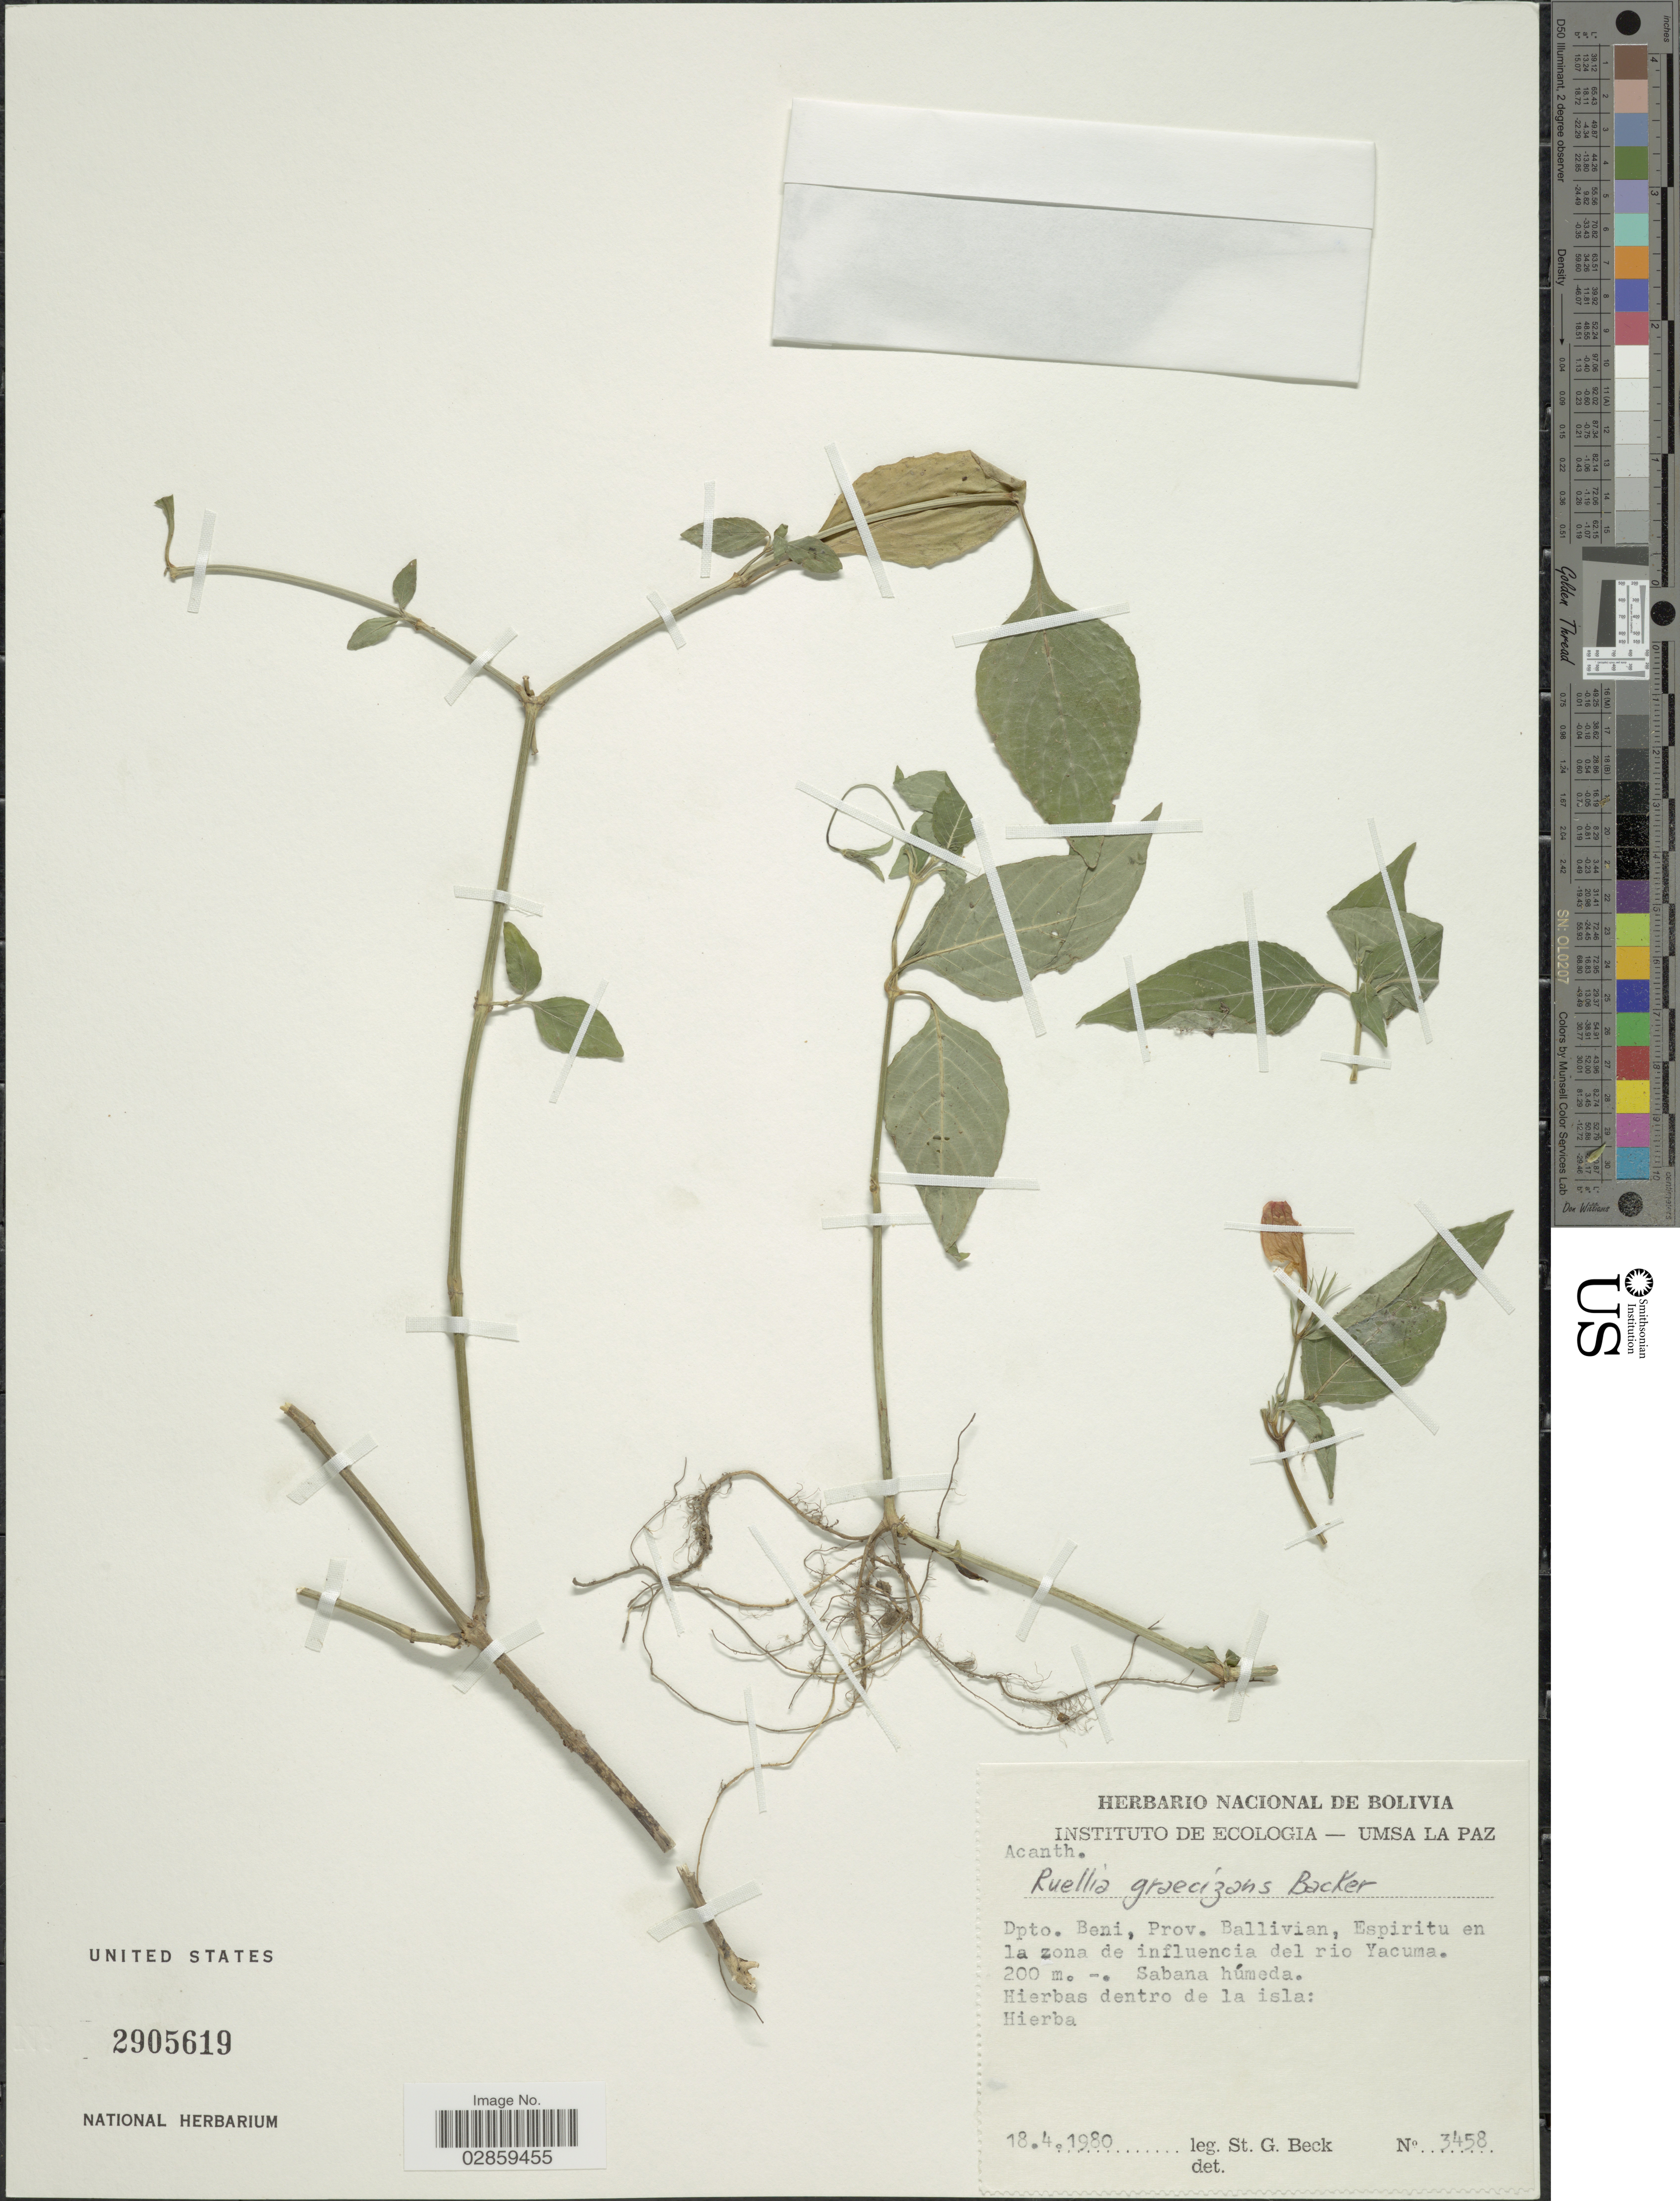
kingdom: Plantae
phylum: Tracheophyta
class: Magnoliopsida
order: Lamiales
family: Acanthaceae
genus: Ruellia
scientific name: Ruellia brevifolia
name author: (Pohl) C. Ezcurra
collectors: S. G. Beck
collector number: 3458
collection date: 1980-04-18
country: Bolivia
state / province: Beni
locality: Dpto. Beni, Prov. Ballivian, Espiritu en la zona de influencia del rio Yacuma.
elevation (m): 200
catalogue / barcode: US 2905619